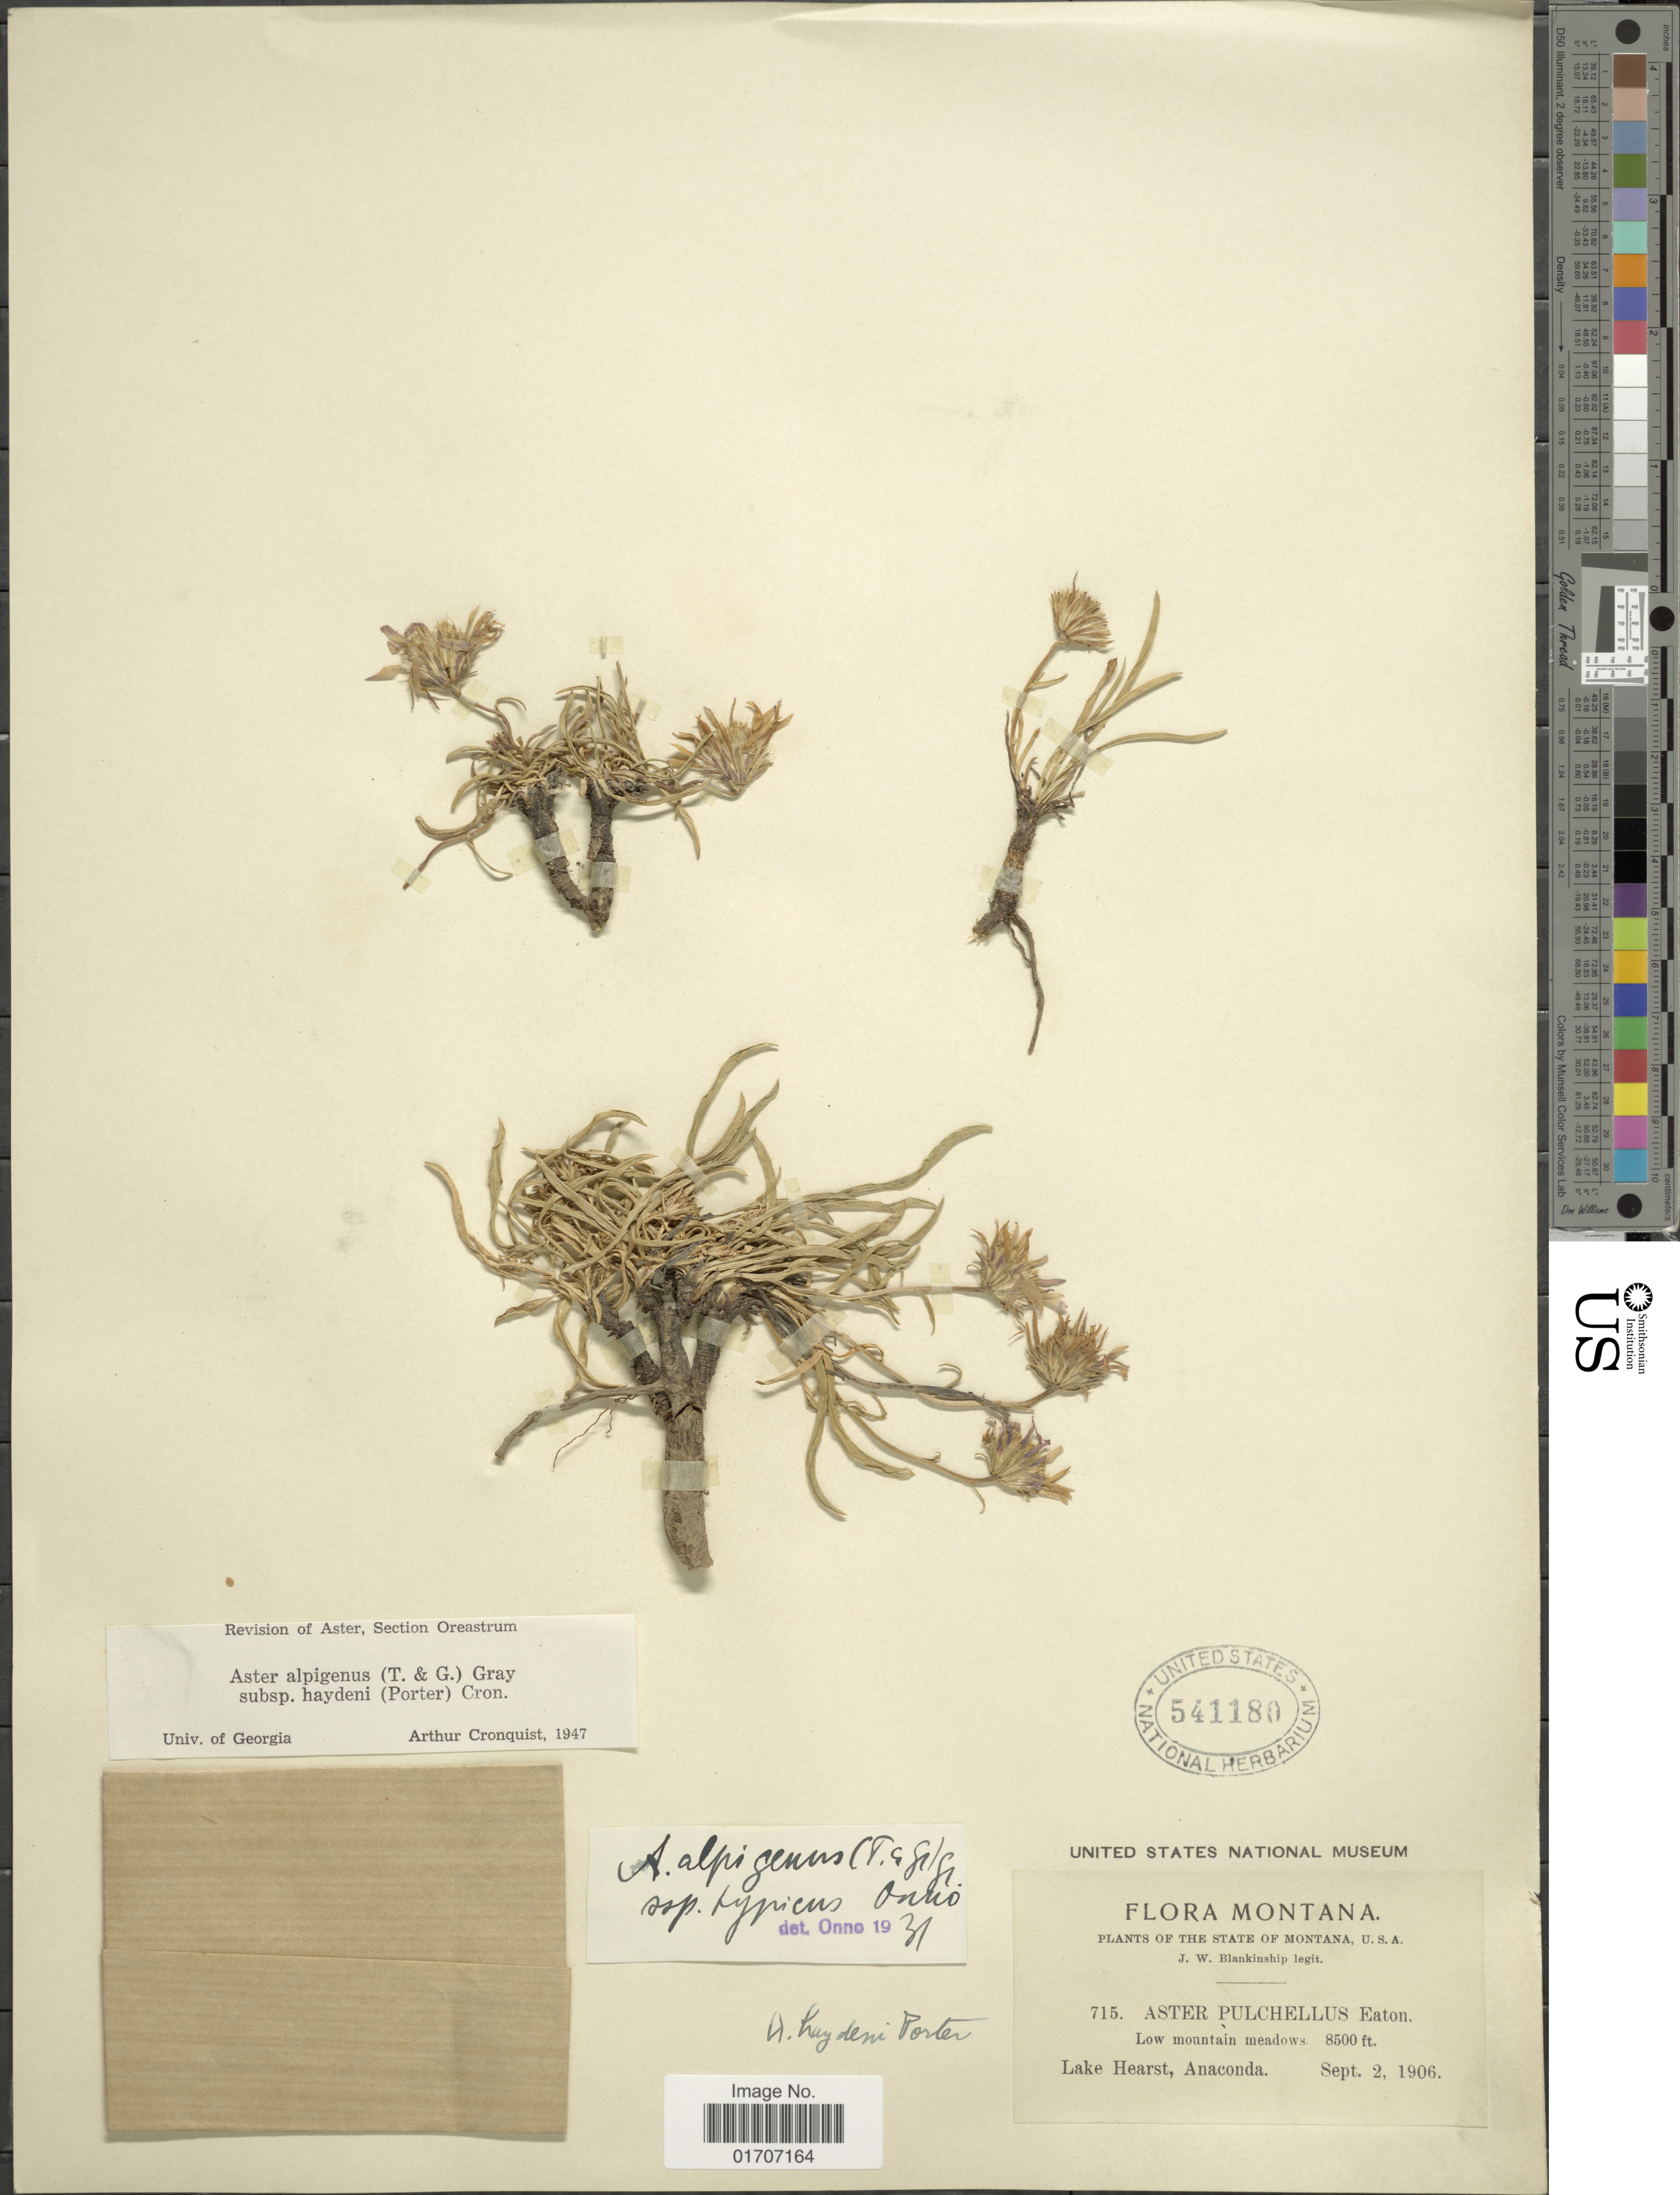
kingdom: Plantae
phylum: Tracheophyta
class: Magnoliopsida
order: Asterales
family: Asteraceae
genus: Oreostemma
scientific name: Oreostemma alpigenum var. haydenii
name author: (Porter) G.L. Nesom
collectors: J. W. Blankinship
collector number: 715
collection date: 1906-09-02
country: United States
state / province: Montana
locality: Low mountain meadows, Lake Hearst, Anaconda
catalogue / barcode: US 541180